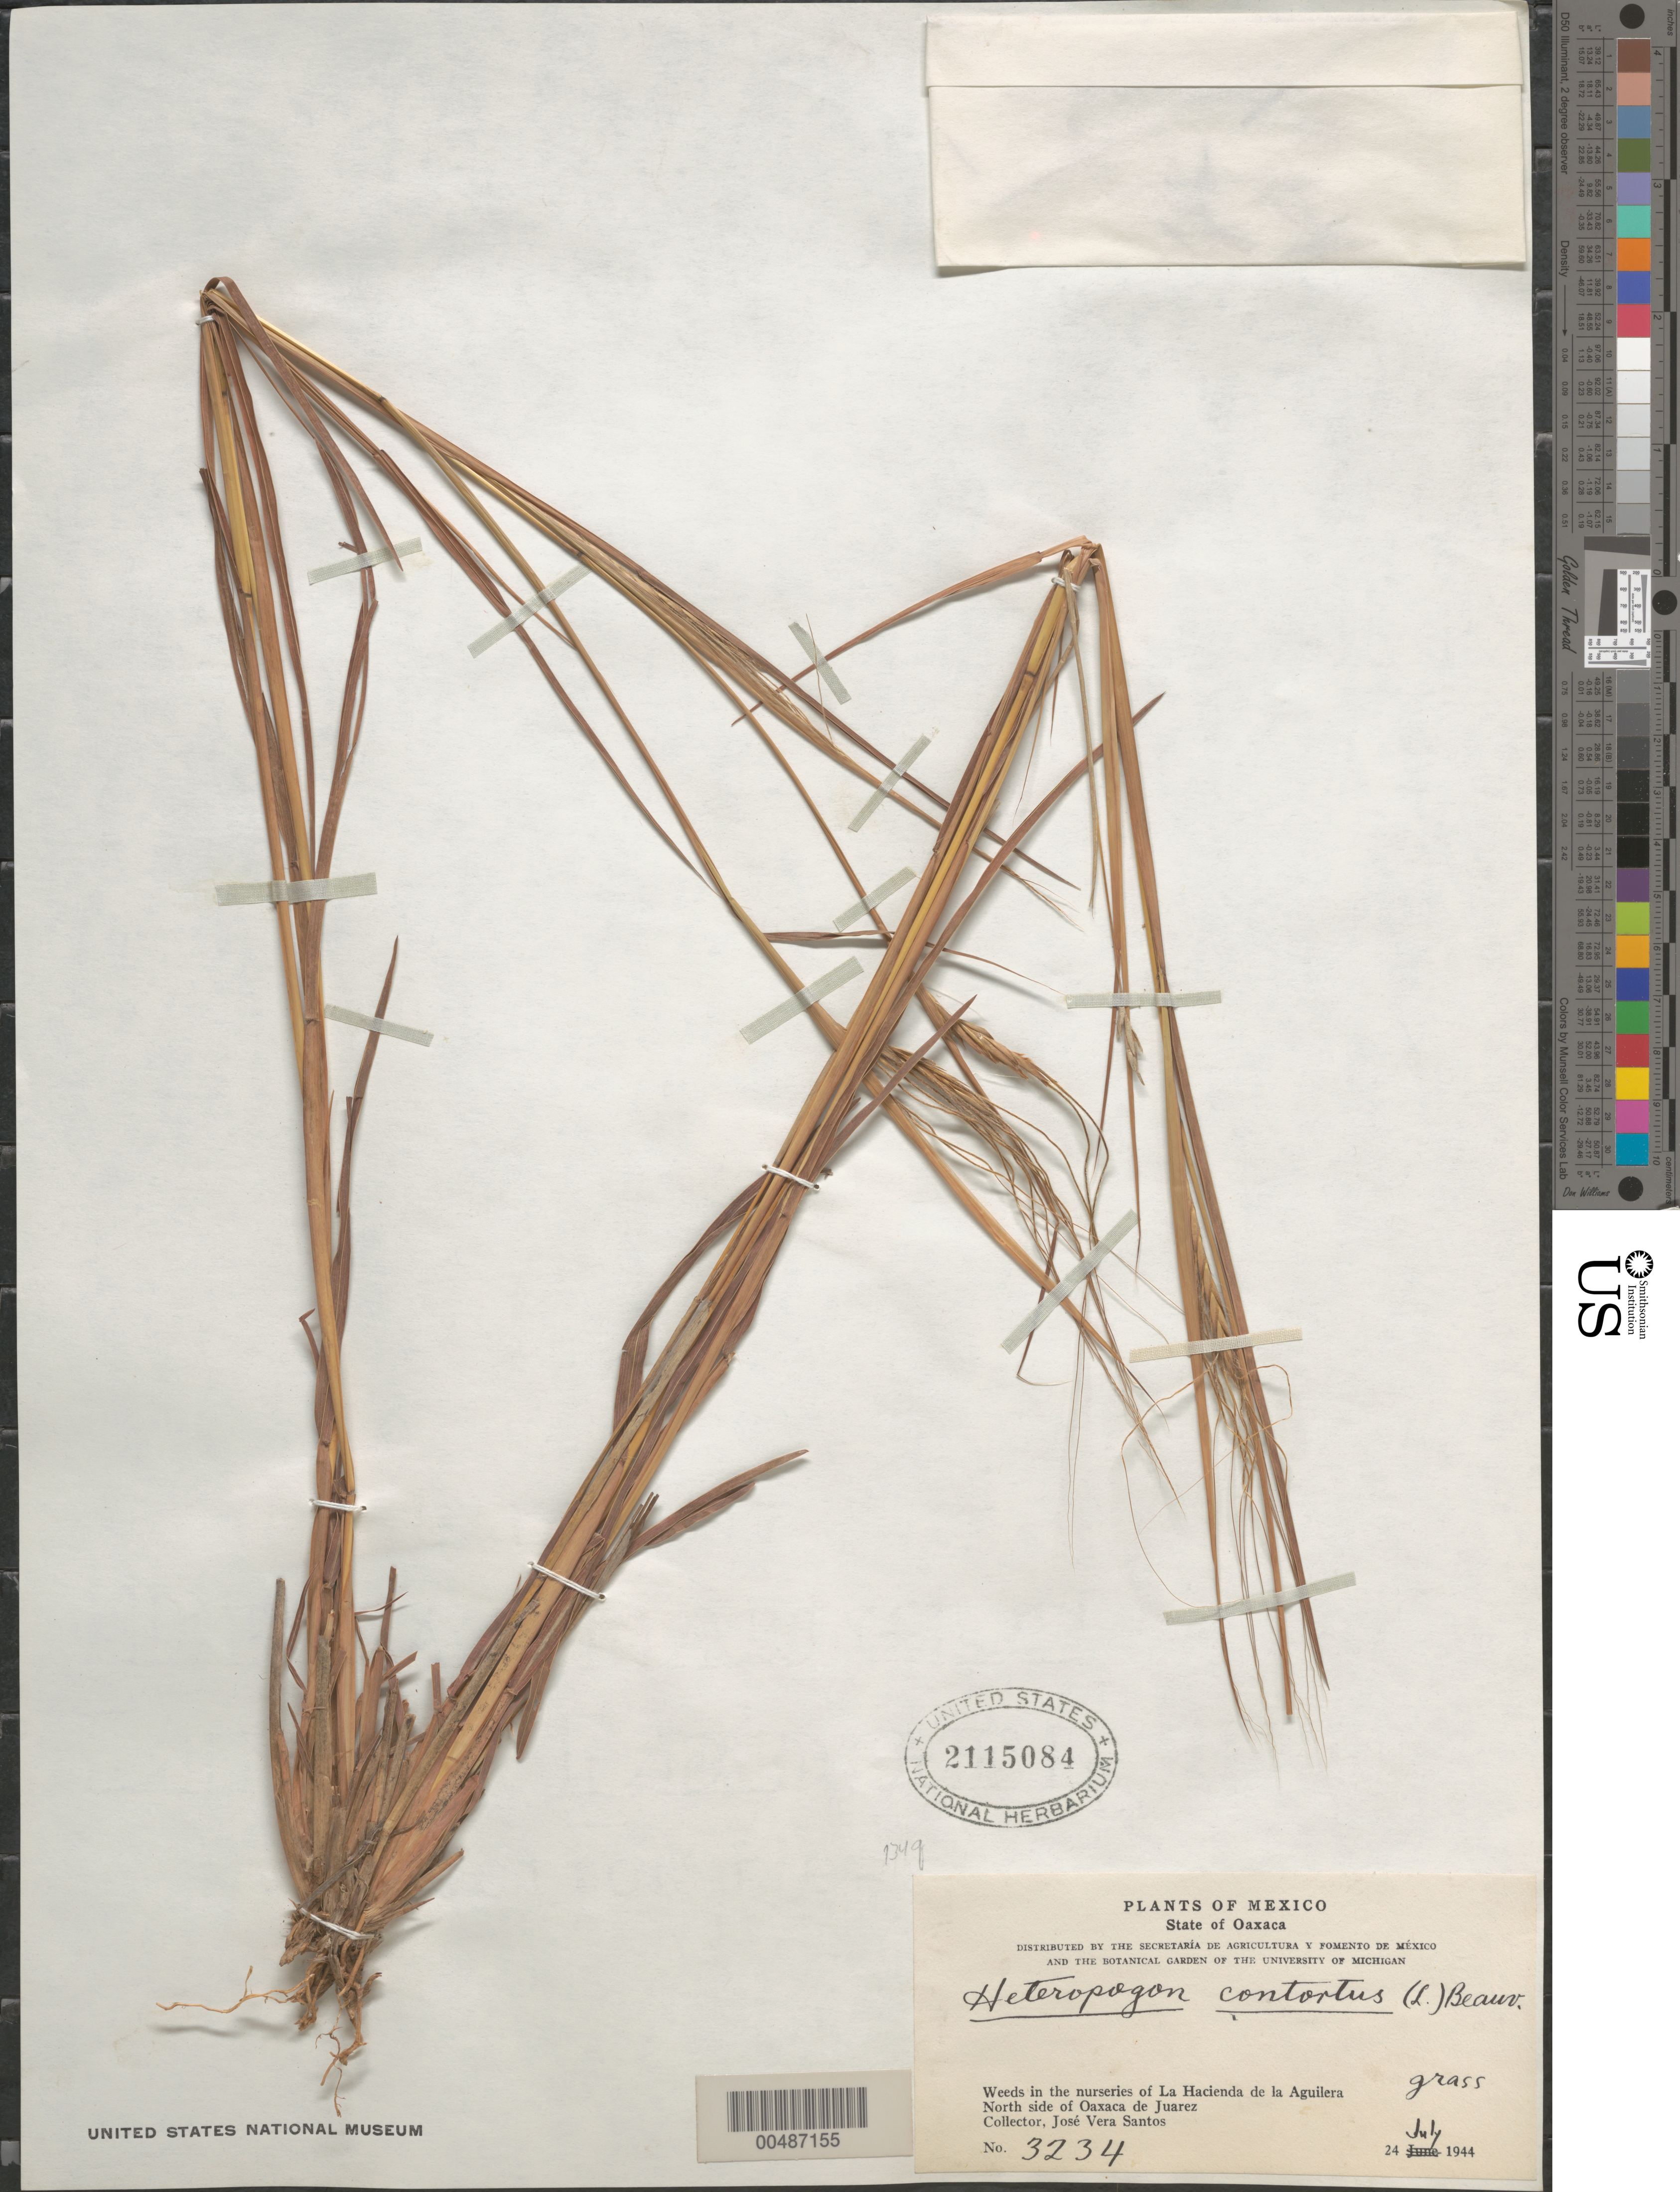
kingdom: Plantae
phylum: Tracheophyta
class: Liliopsida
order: Poales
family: Poaceae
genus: Heteropogon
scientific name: Heteropogon contortus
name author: (L.) P. Beauv. ex Roem. & Schult.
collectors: J. V. Santos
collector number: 3234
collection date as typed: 24 Jul 1944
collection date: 1944-07-24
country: Mexico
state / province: Oaxaca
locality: In the nurseries of La Hacienda de la Aguilera, N side of Oaxaca de Juarez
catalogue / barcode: US 2115084